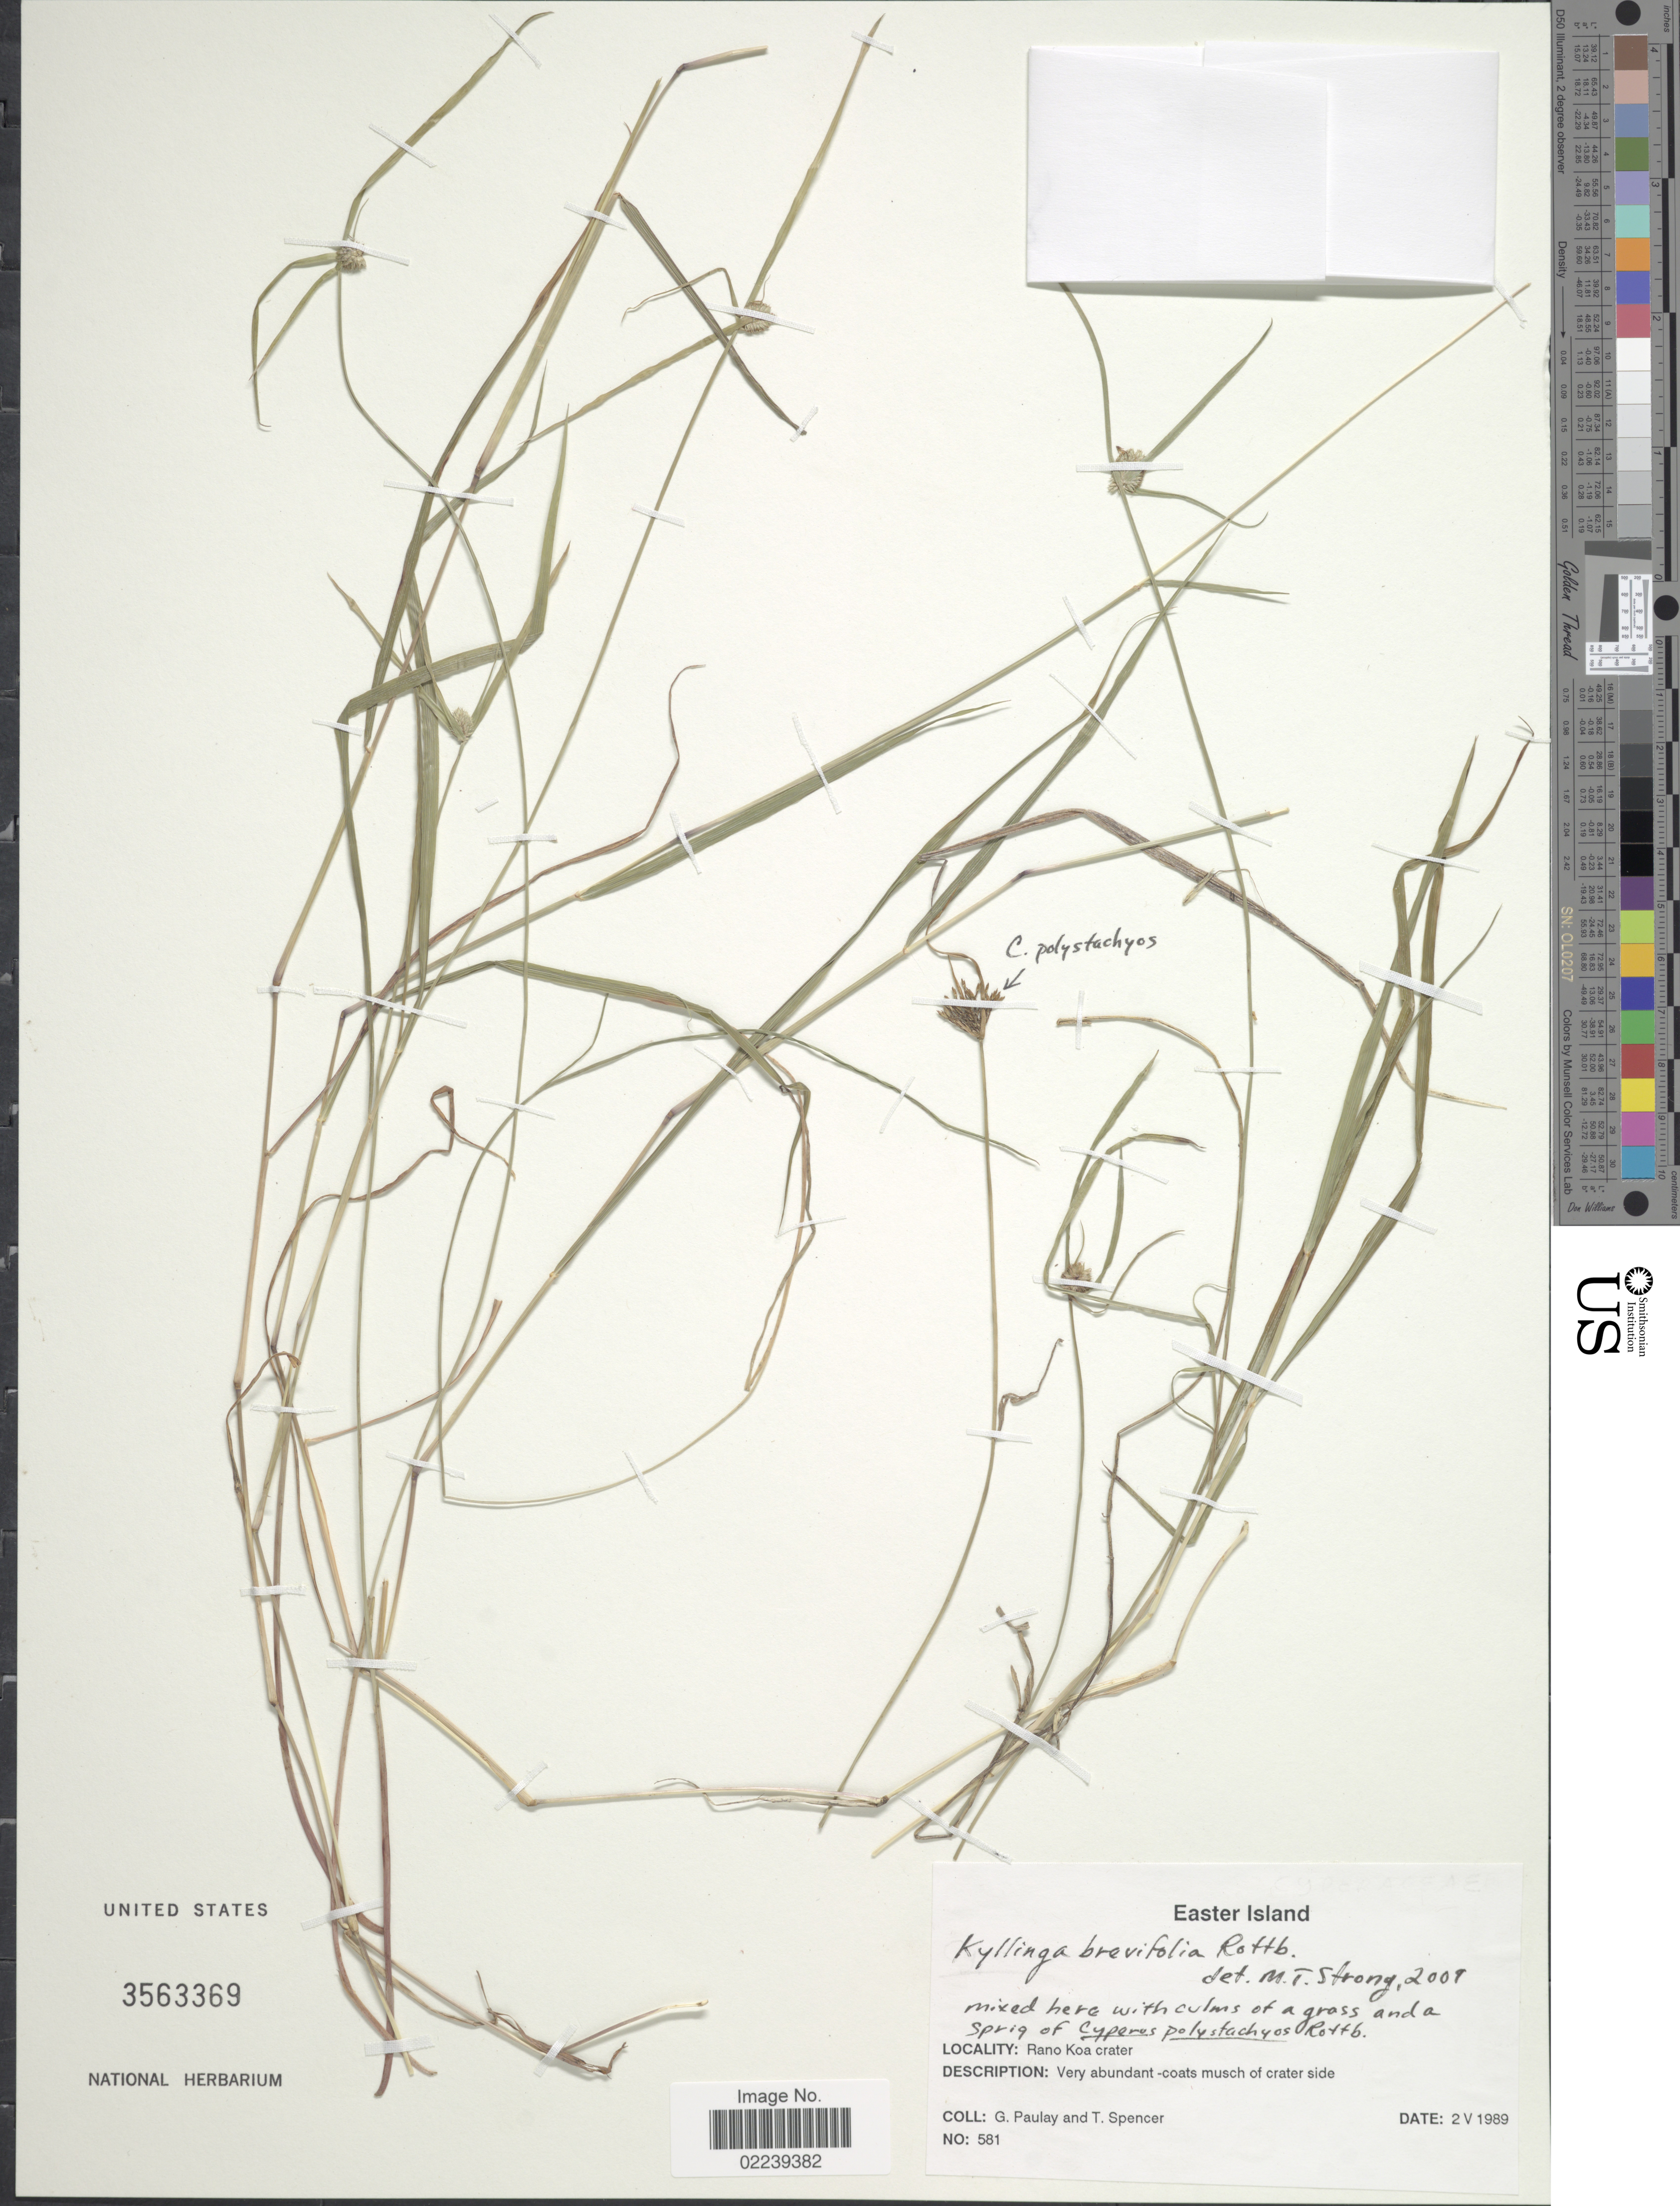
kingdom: Plantae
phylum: Tracheophyta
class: Liliopsida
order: Poales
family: Cyperaceae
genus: Cyperus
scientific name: Cyperus brevifolius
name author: (Rottb.) Hassk.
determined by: Strong, M. T., (US), Smithsonian Institution - National Museum of Natural History (UNITED STATES)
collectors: G. Paulay & T. Spencer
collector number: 581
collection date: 1989-05-02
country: Chile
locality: Easter Island, Rano Koa crater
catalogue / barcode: US 3563369